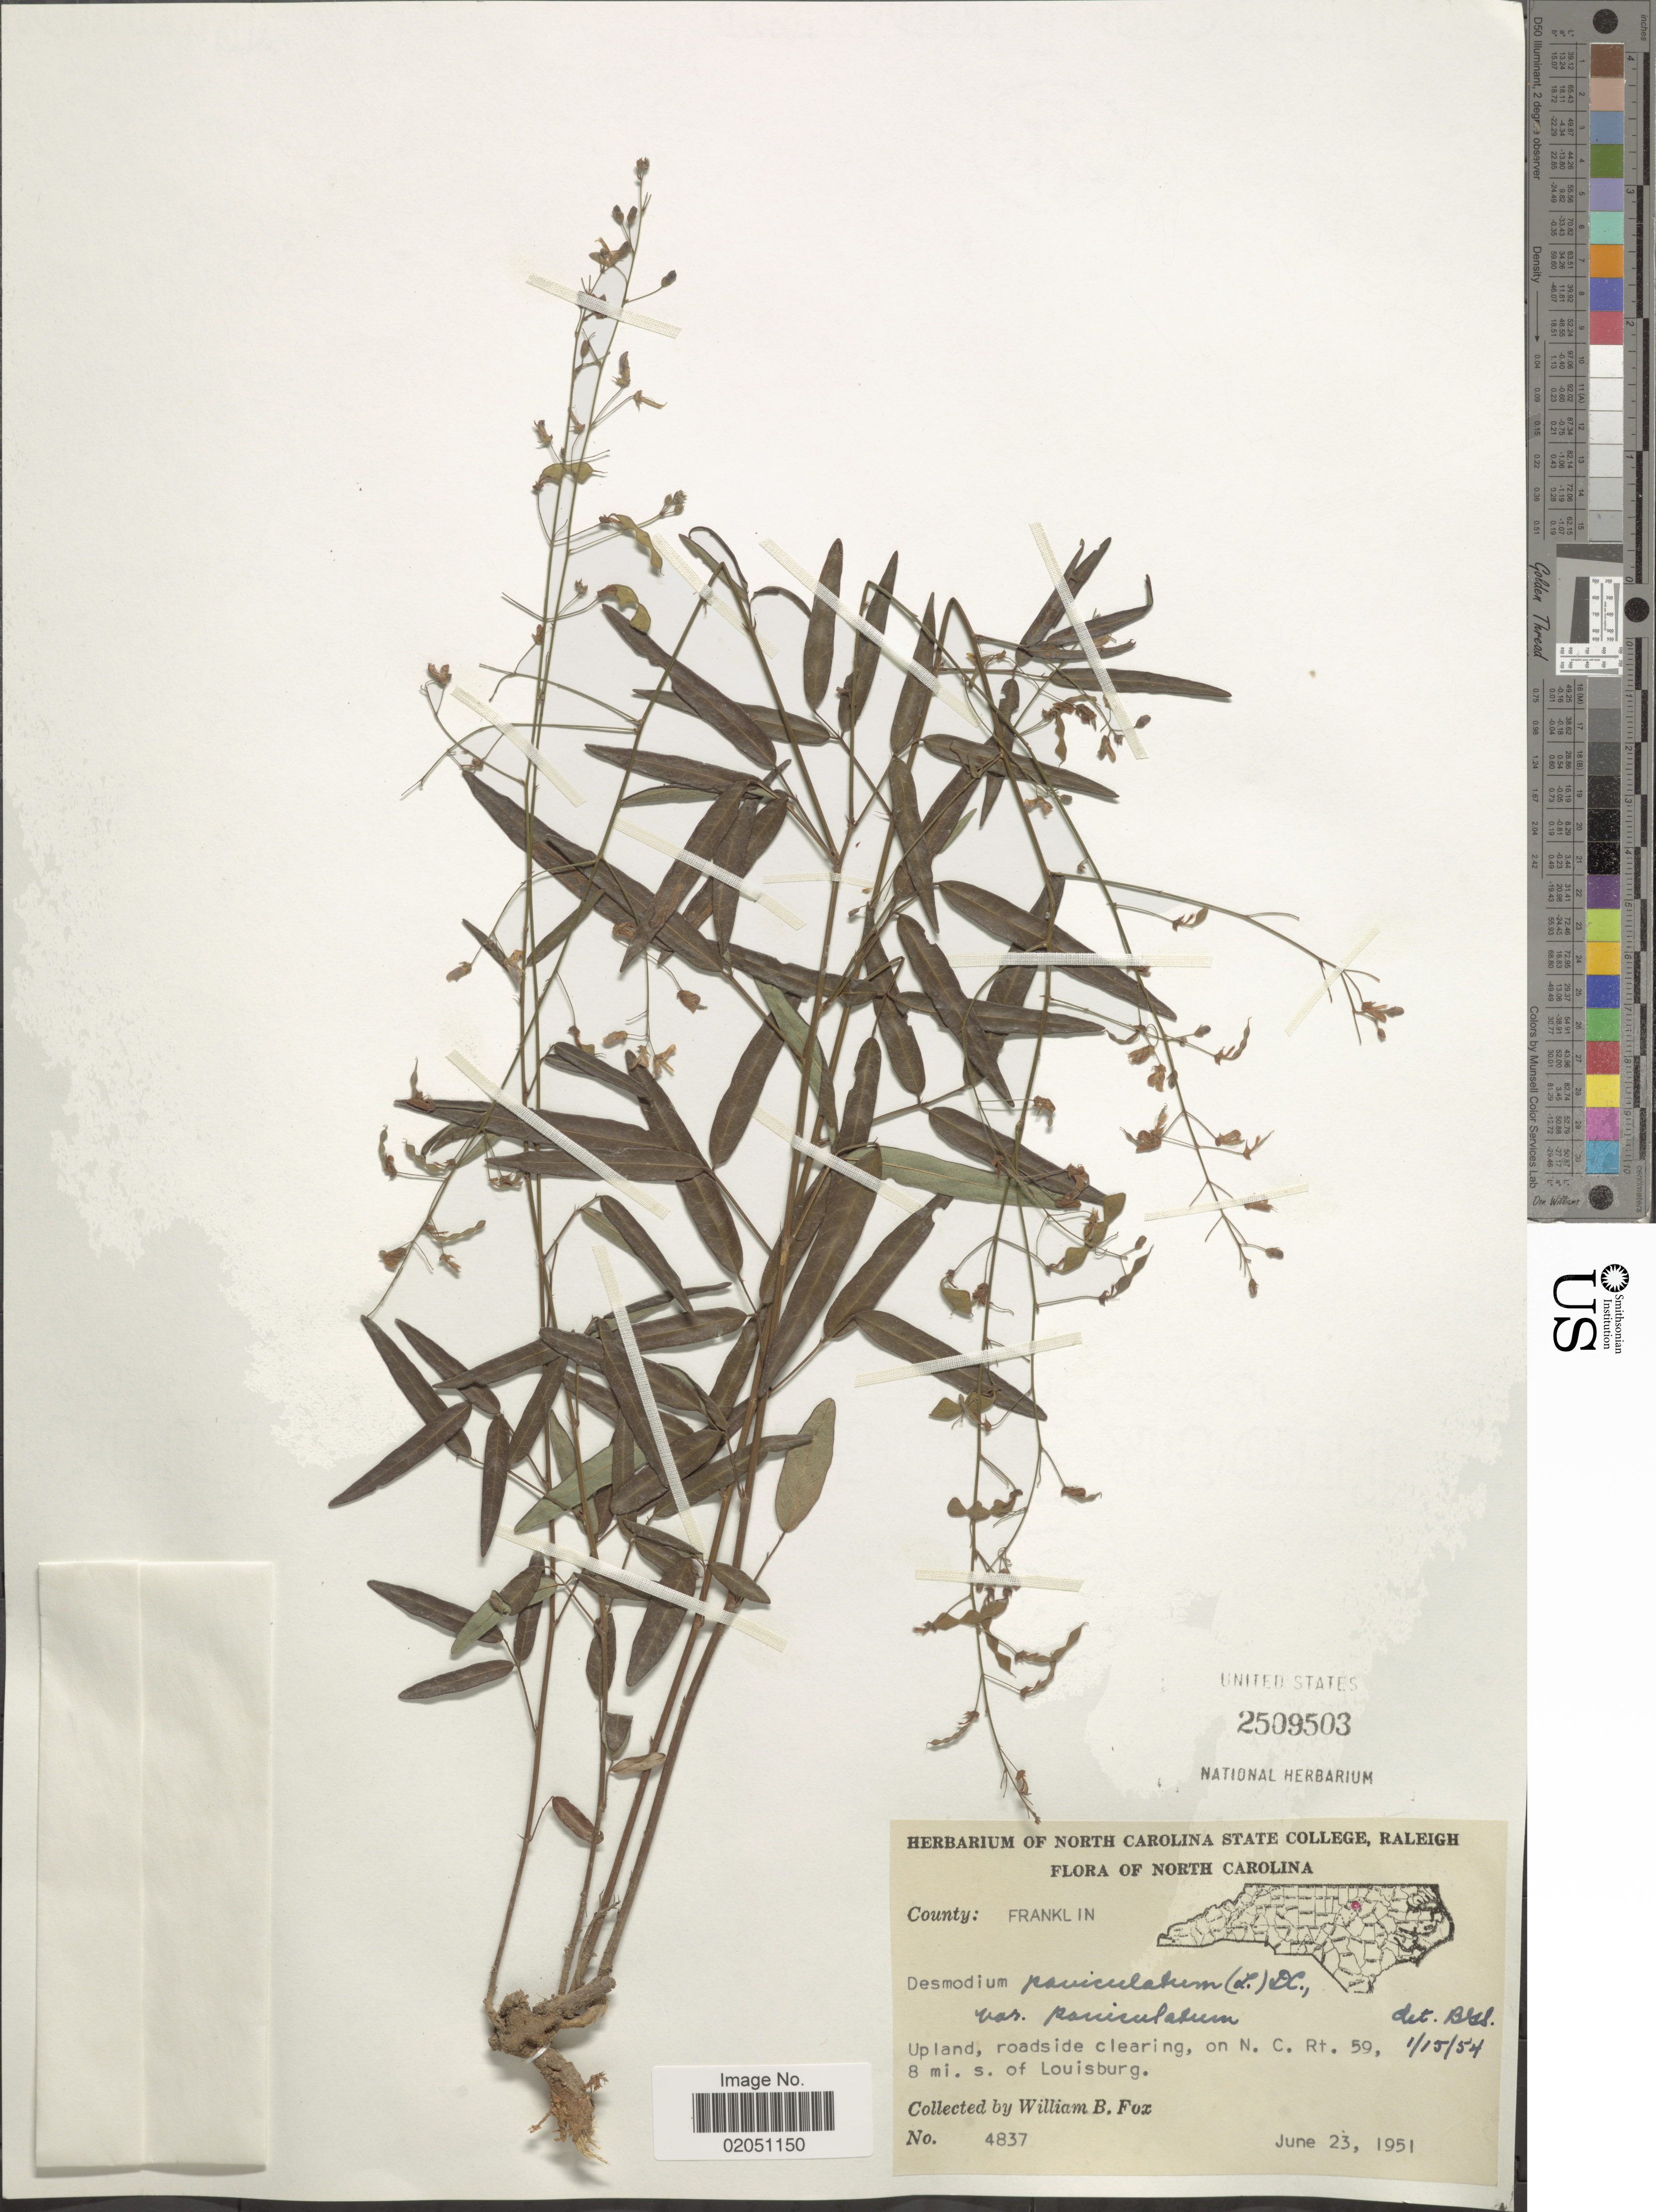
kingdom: Plantae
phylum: Tracheophyta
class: Magnoliopsida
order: Fabales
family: Fabaceae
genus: Desmodium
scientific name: Desmodium paniculatum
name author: (L.) DC.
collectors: W. B. Fox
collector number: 4837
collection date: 1951-06-23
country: United States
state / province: North Carolina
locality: County: Franklin, on N.C. Rt. 59, 8 mi. s. of Louisburg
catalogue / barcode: US 2509503